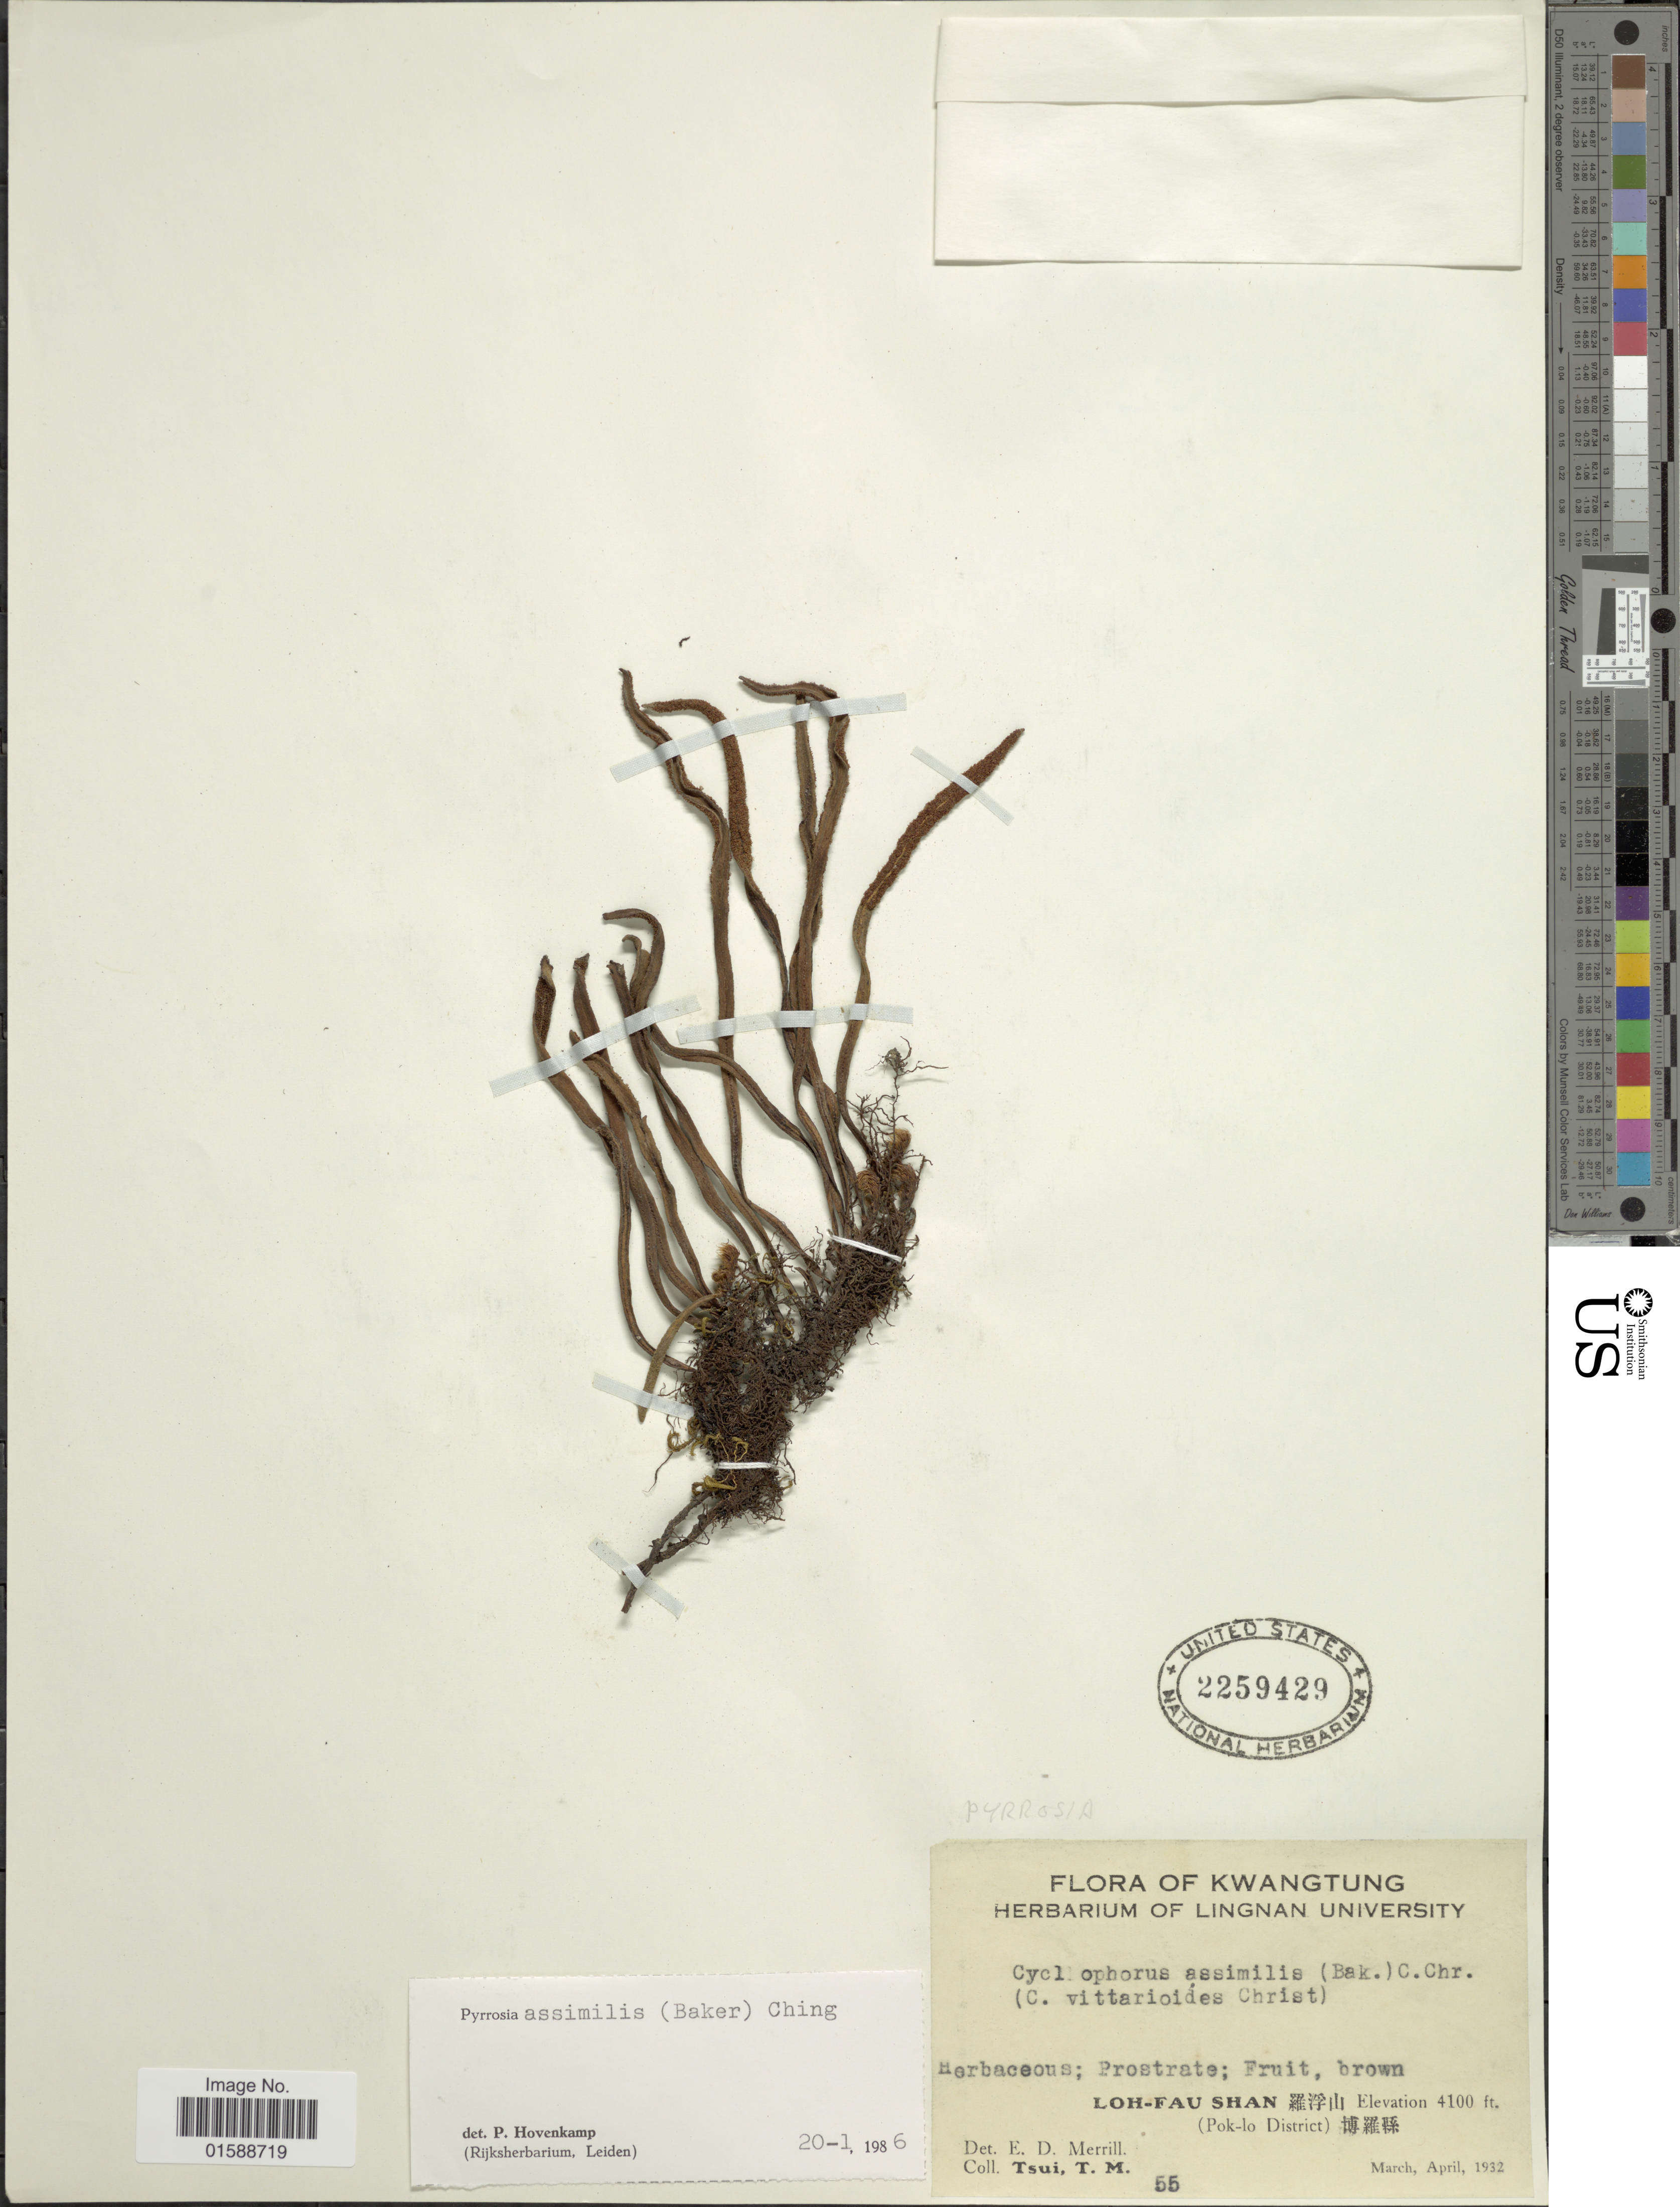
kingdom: Plantae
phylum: Tracheophyta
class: Polypodiopsida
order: Polypodiales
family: Polypodiaceae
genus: Pyrrosia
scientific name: Pyrrosia assimilis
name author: (Baker) Ching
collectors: T. Tsui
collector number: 55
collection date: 1932-03/1932-04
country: China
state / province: Guangdong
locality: Kwangtung. Loh-Fau Shan (Pok-lo District)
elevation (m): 1250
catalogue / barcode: US 2259429